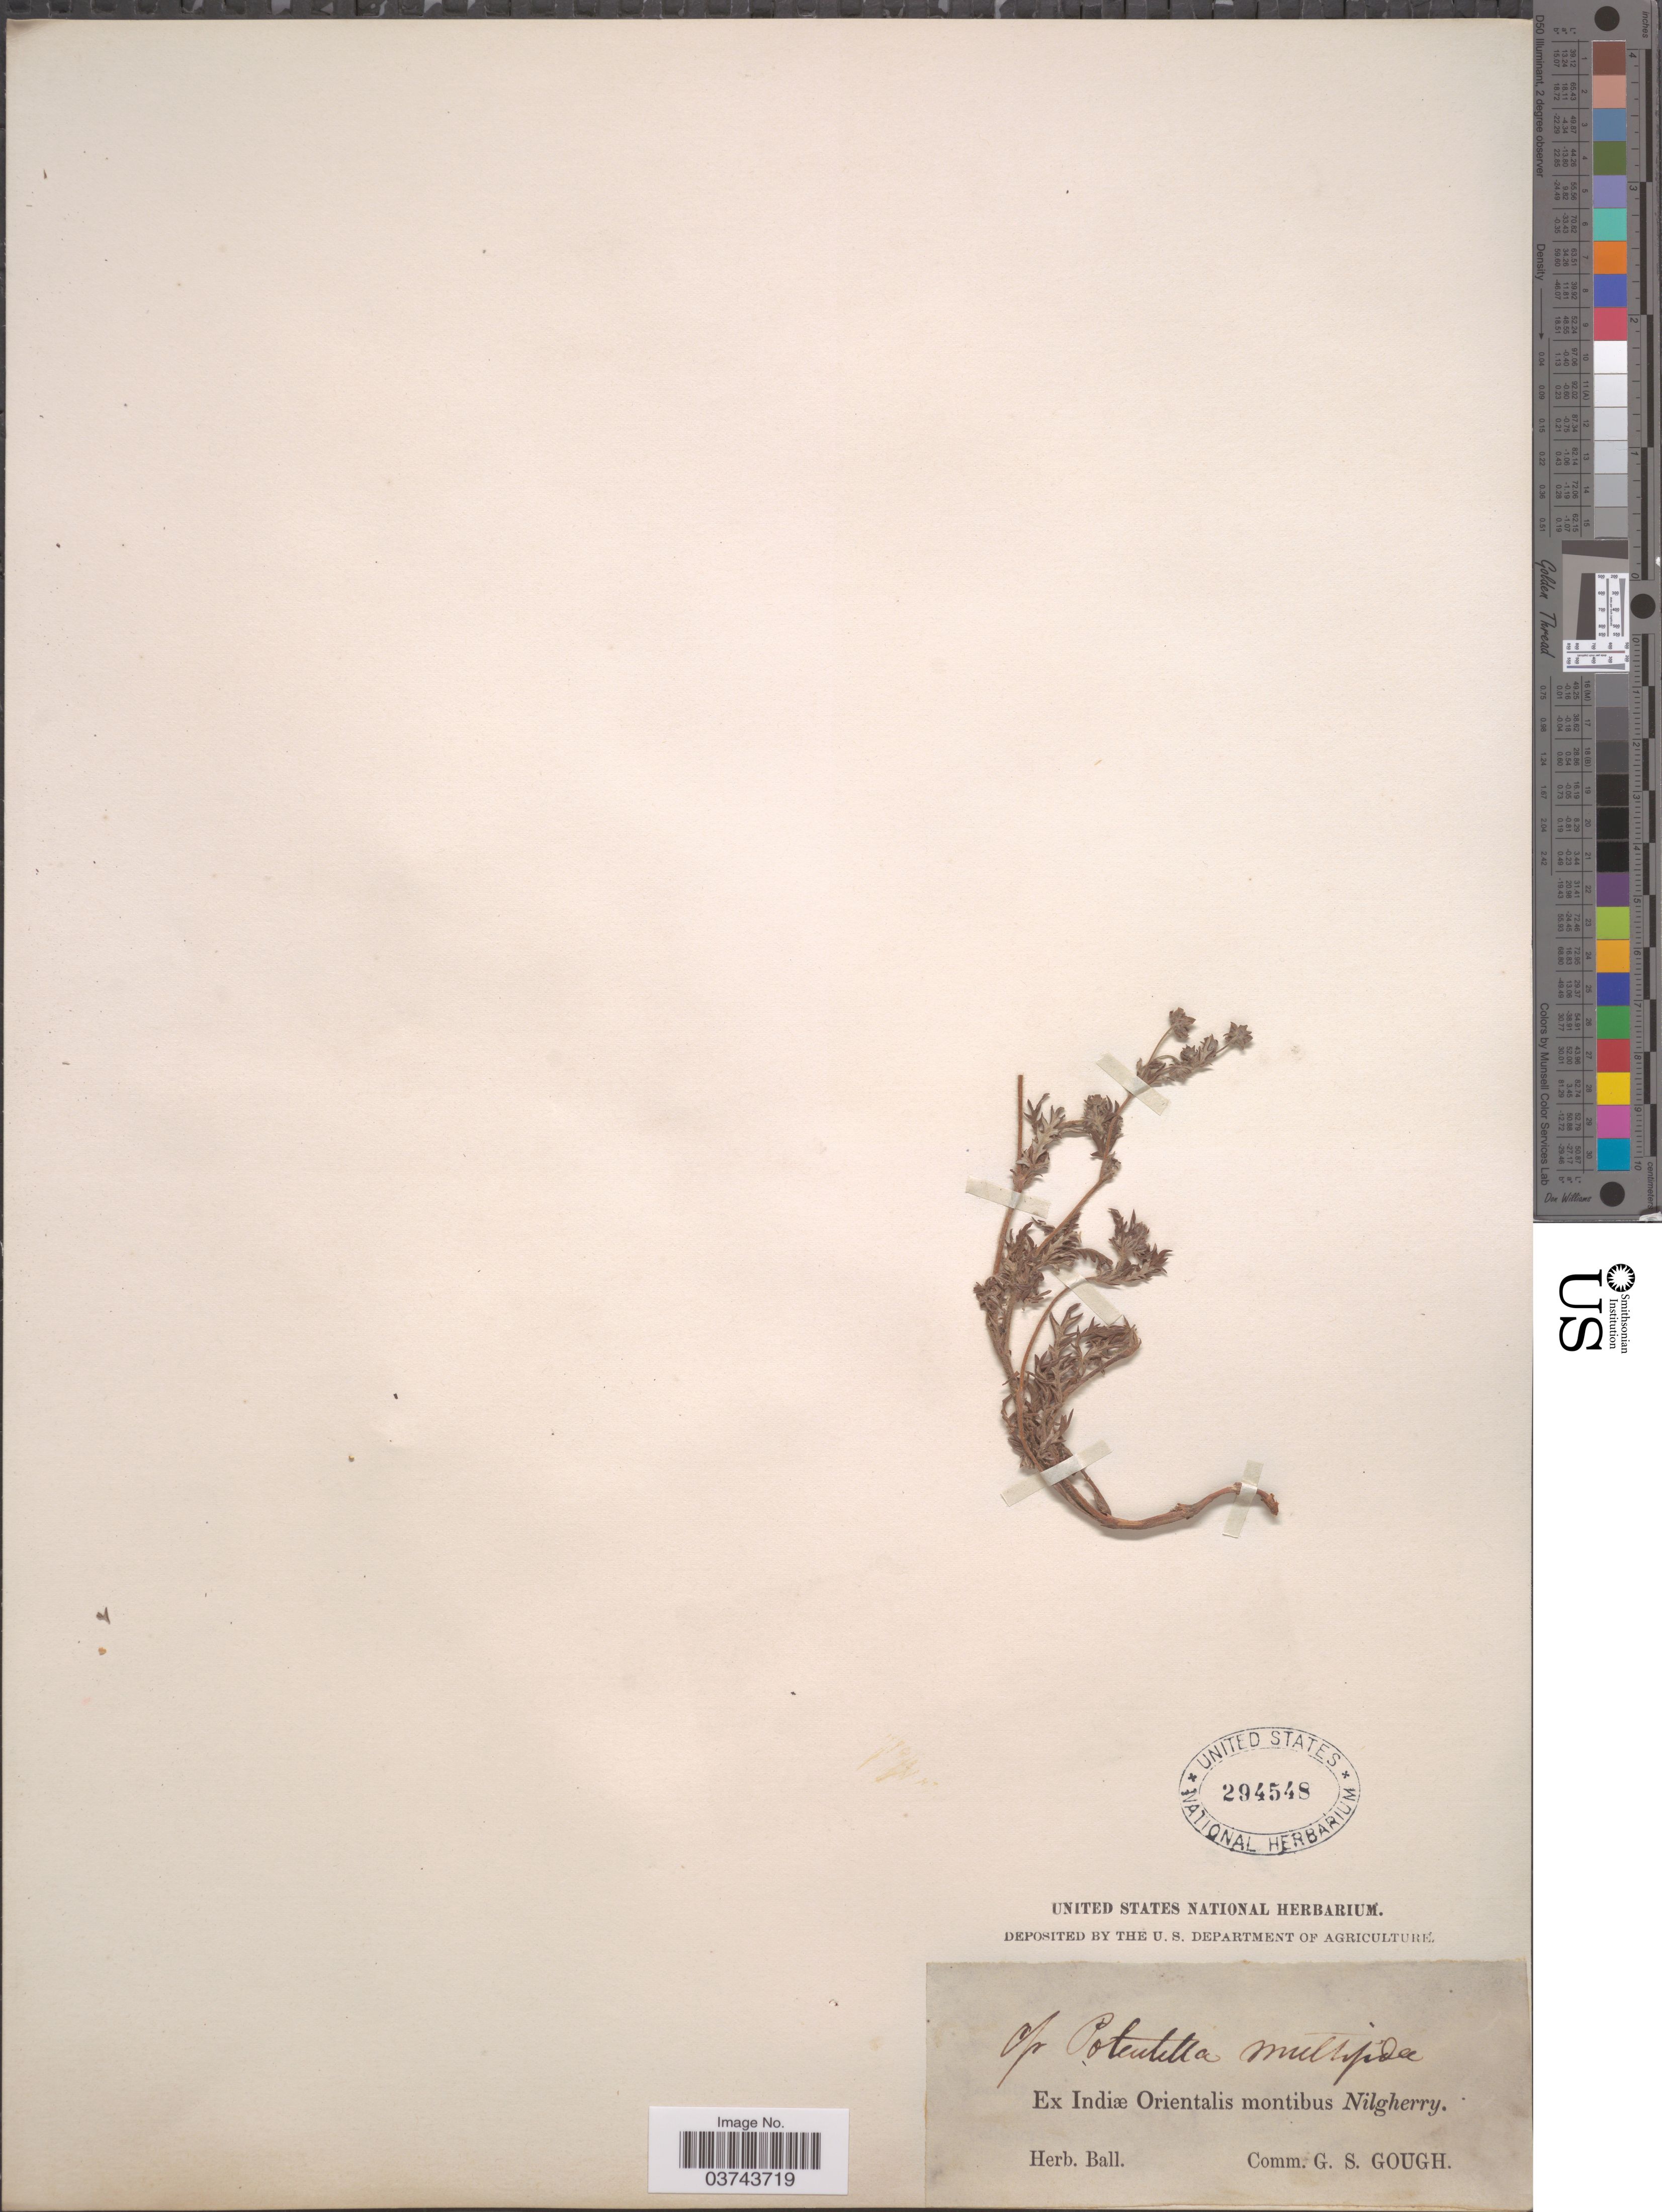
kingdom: Plantae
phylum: Tracheophyta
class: Magnoliopsida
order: Rosales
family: Rosaceae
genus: Potentilla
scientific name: Potentilla multifida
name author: L.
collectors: ex herb. Ball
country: India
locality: Ex Indiæ Orientalis montibus Nilgherry.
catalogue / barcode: US 294548